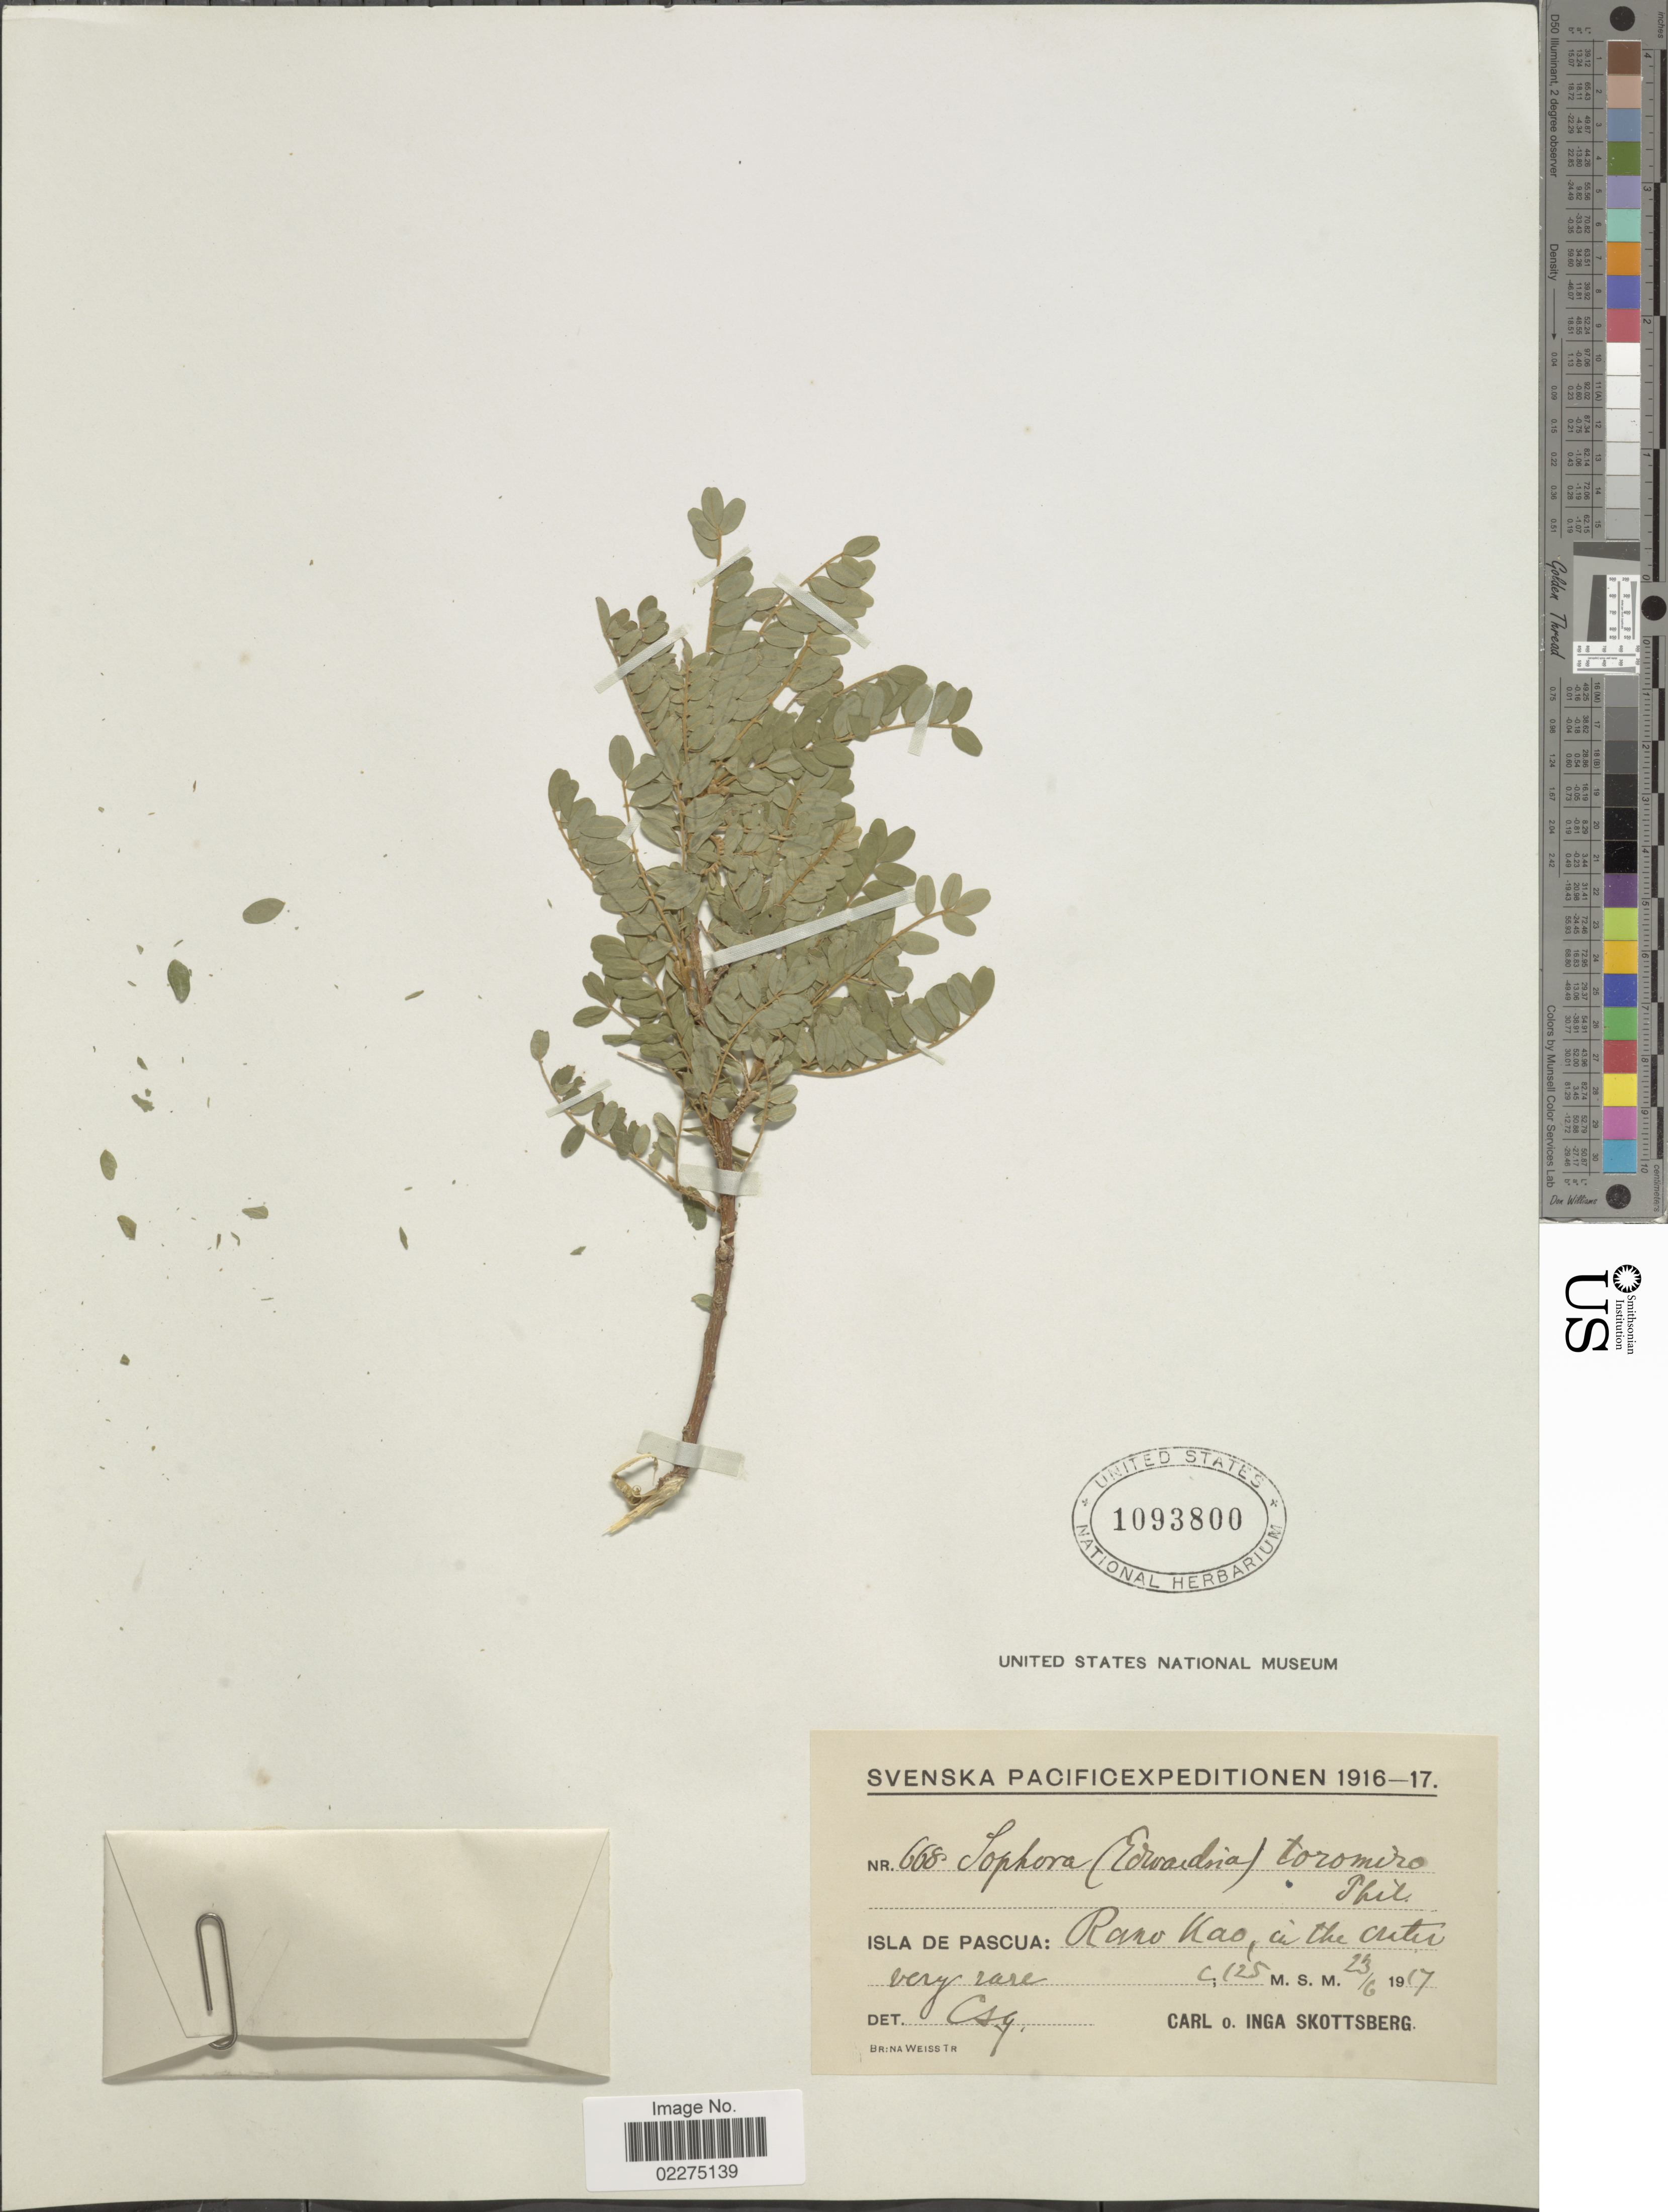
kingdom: Plantae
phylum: Tracheophyta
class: Magnoliopsida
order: Fabales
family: Fabaceae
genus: Sophora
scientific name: Sophora toromiro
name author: Skottsb.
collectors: C. Skottsberg & I. Skottsberg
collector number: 668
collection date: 1917-06-23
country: Chile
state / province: Valparaíso (V)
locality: Isla de Pascua: Rano Kao, in the crater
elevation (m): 125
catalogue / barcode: US 1093800